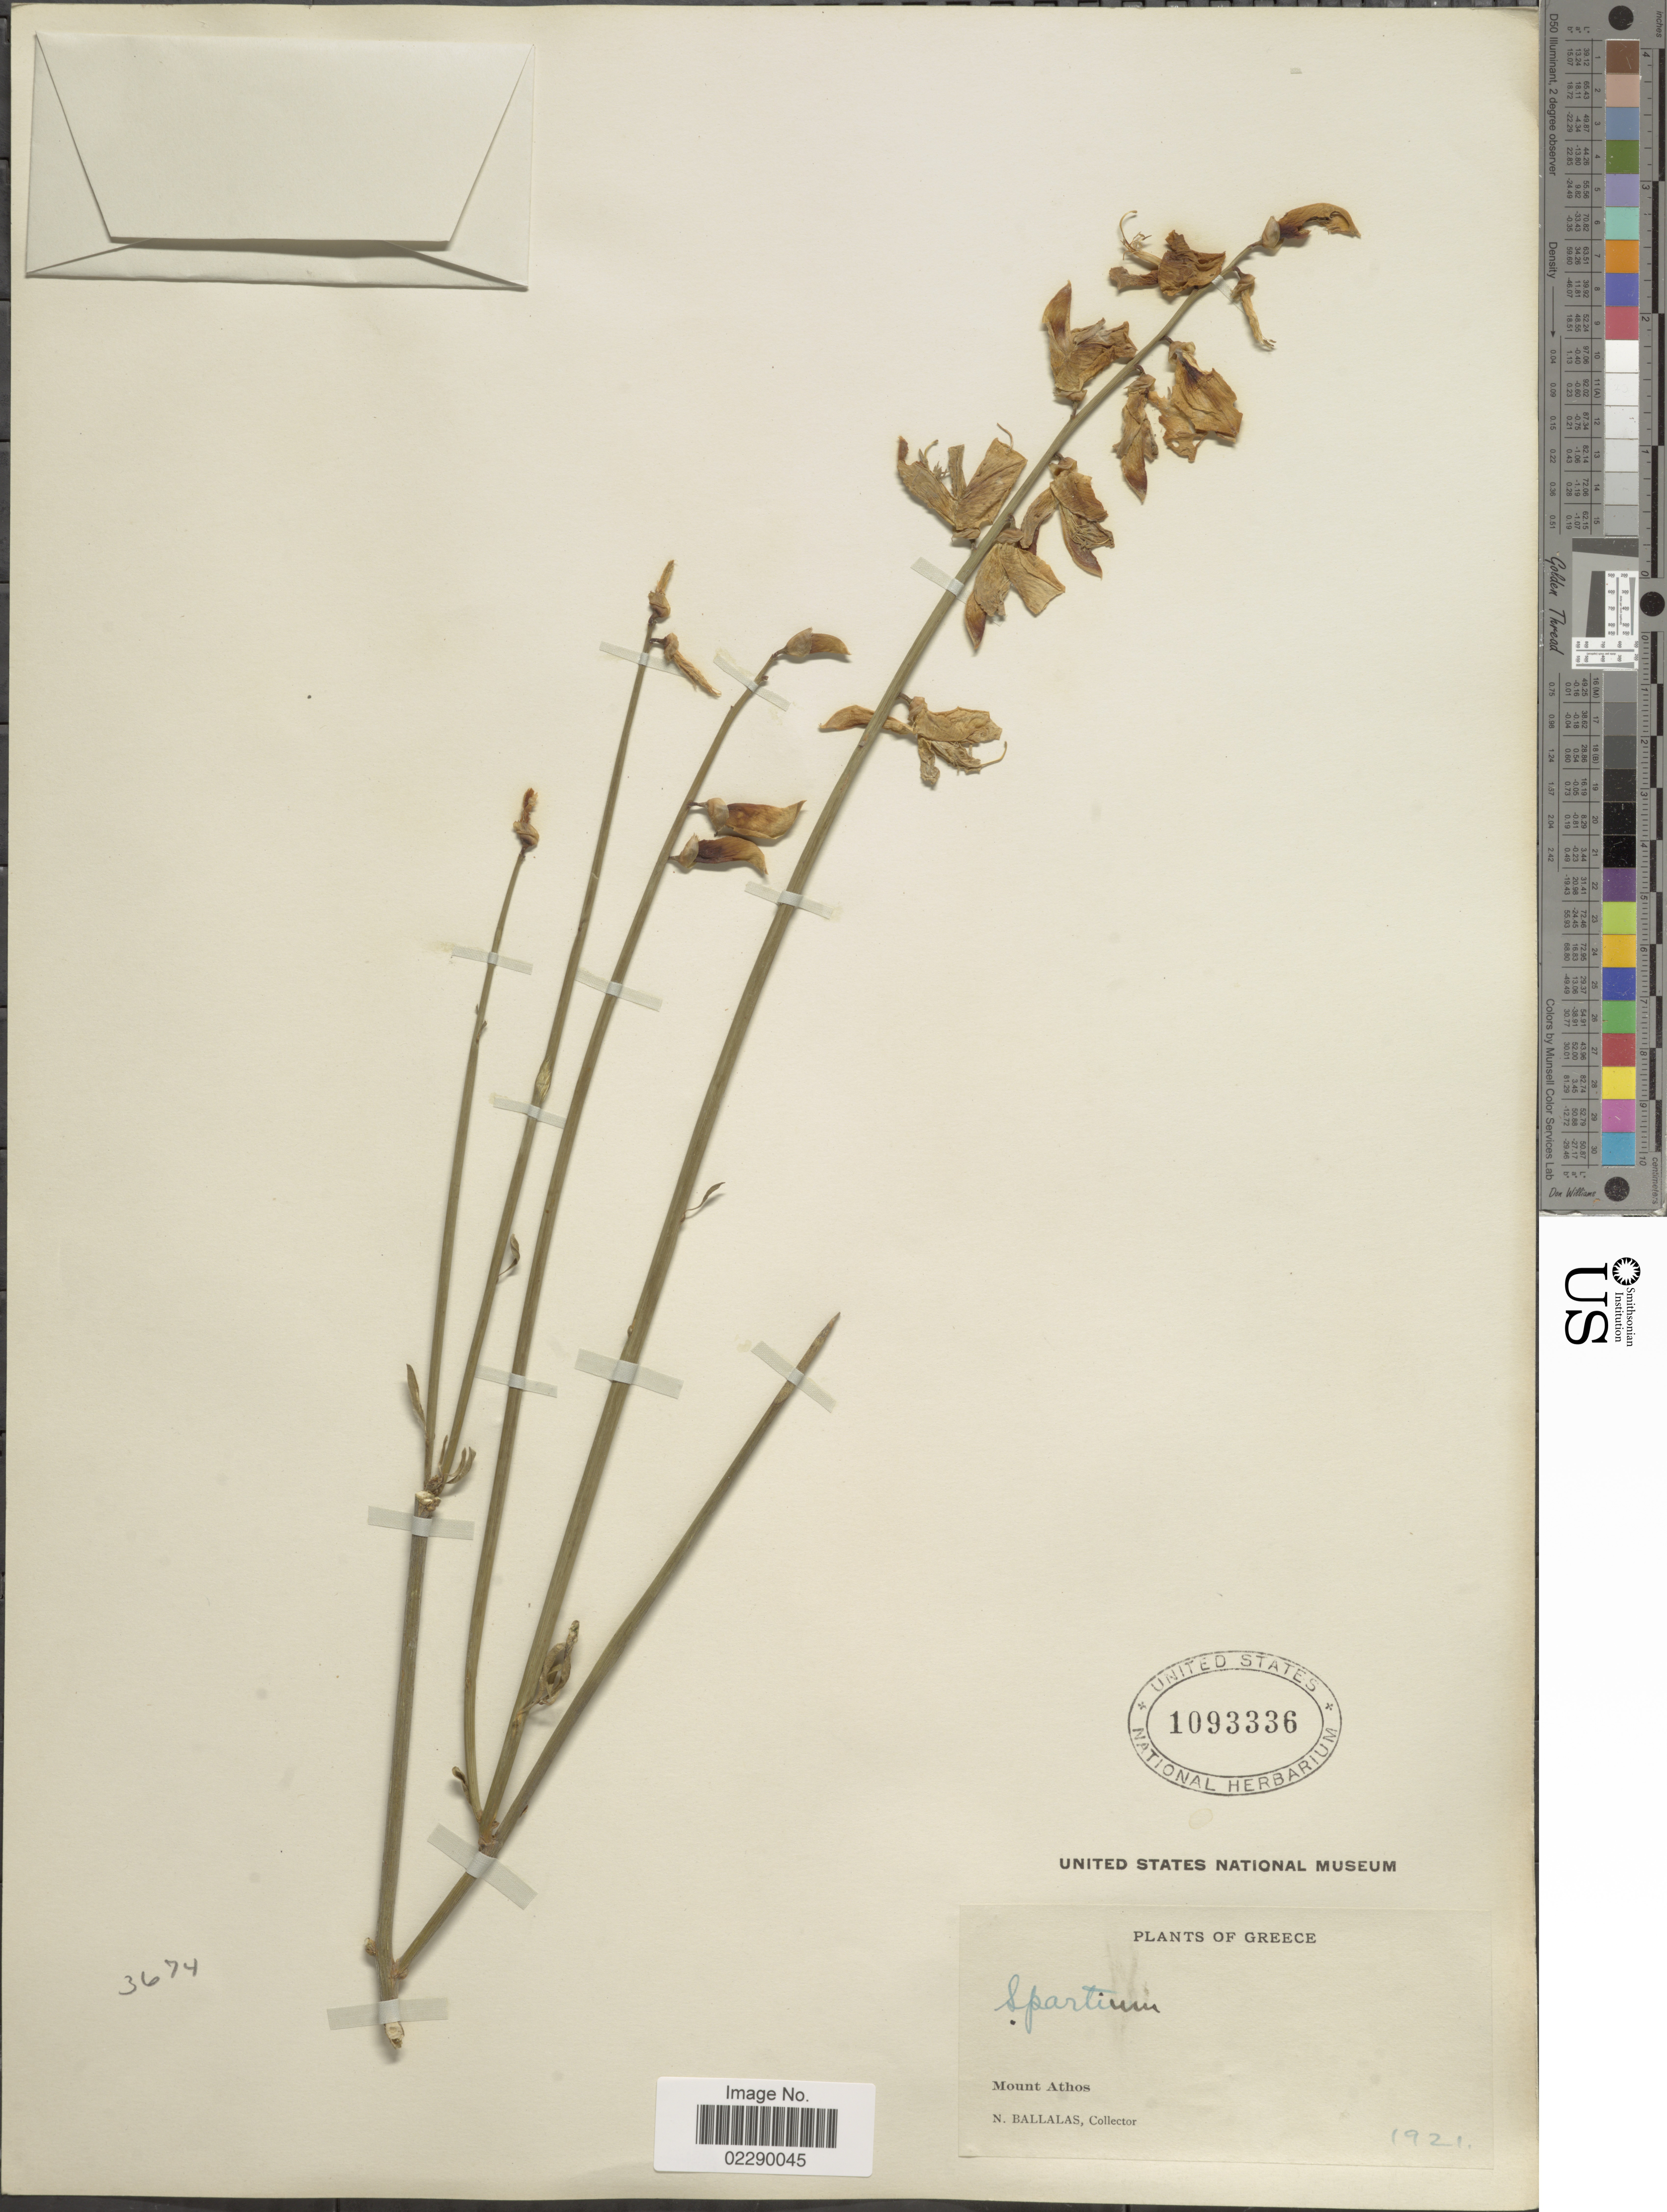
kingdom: Plantae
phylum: Tracheophyta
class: Magnoliopsida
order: Fabales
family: Fabaceae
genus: Spartium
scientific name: Spartium junceum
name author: L.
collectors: N. Ballalas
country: Greece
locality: Mount Athos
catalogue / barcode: US 1093336